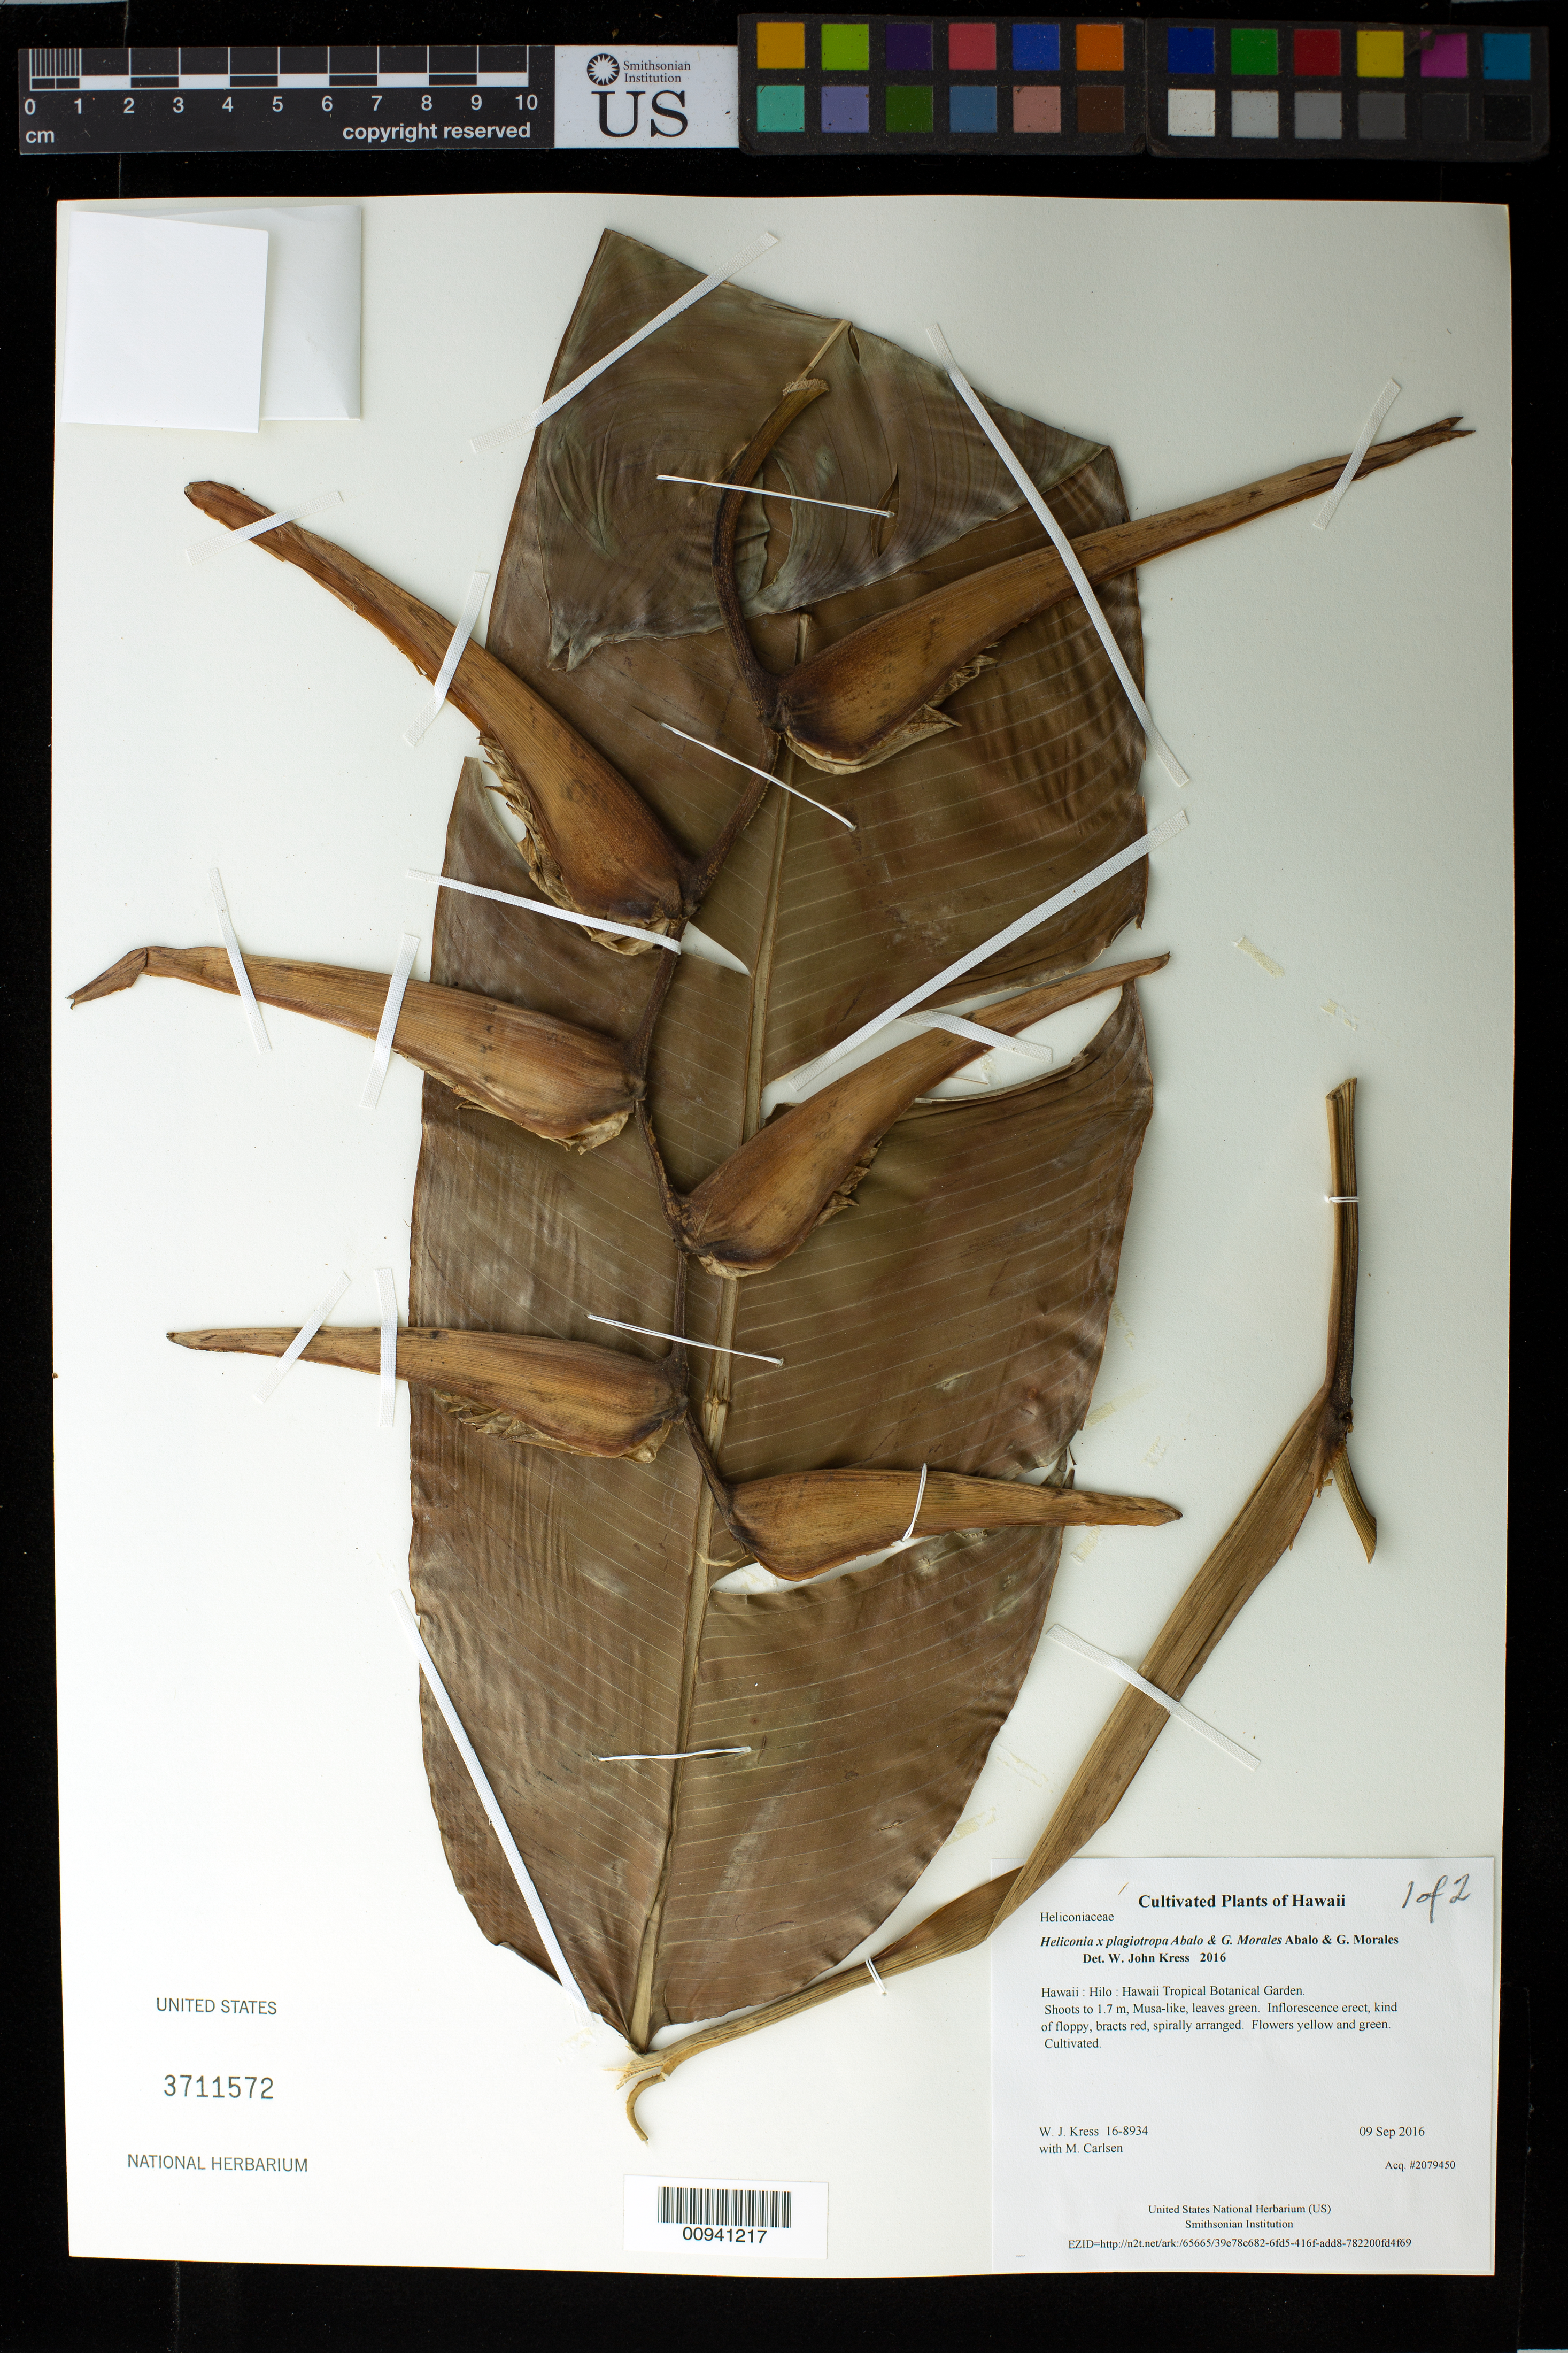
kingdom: Plantae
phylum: Tracheophyta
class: Liliopsida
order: Zingiberales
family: Heliconiaceae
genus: Heliconia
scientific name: Heliconia x plagiotropa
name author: Abalo & G. Morales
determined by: Kress, W. J., (US), Smithsonian Institution - National Museum of Natural History (UNITED STATES)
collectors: W. J. Kress & M. M. Carlsen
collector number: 16-8934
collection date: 2016-09-09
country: United States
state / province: Hawaii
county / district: Hawaii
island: Hawaii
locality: Hawaii Tropical Botanical Garden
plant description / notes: Frozen tissue stored in Biorepository at AG5NO44; dried tissue stored at AG5NO45.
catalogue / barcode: US 3711572